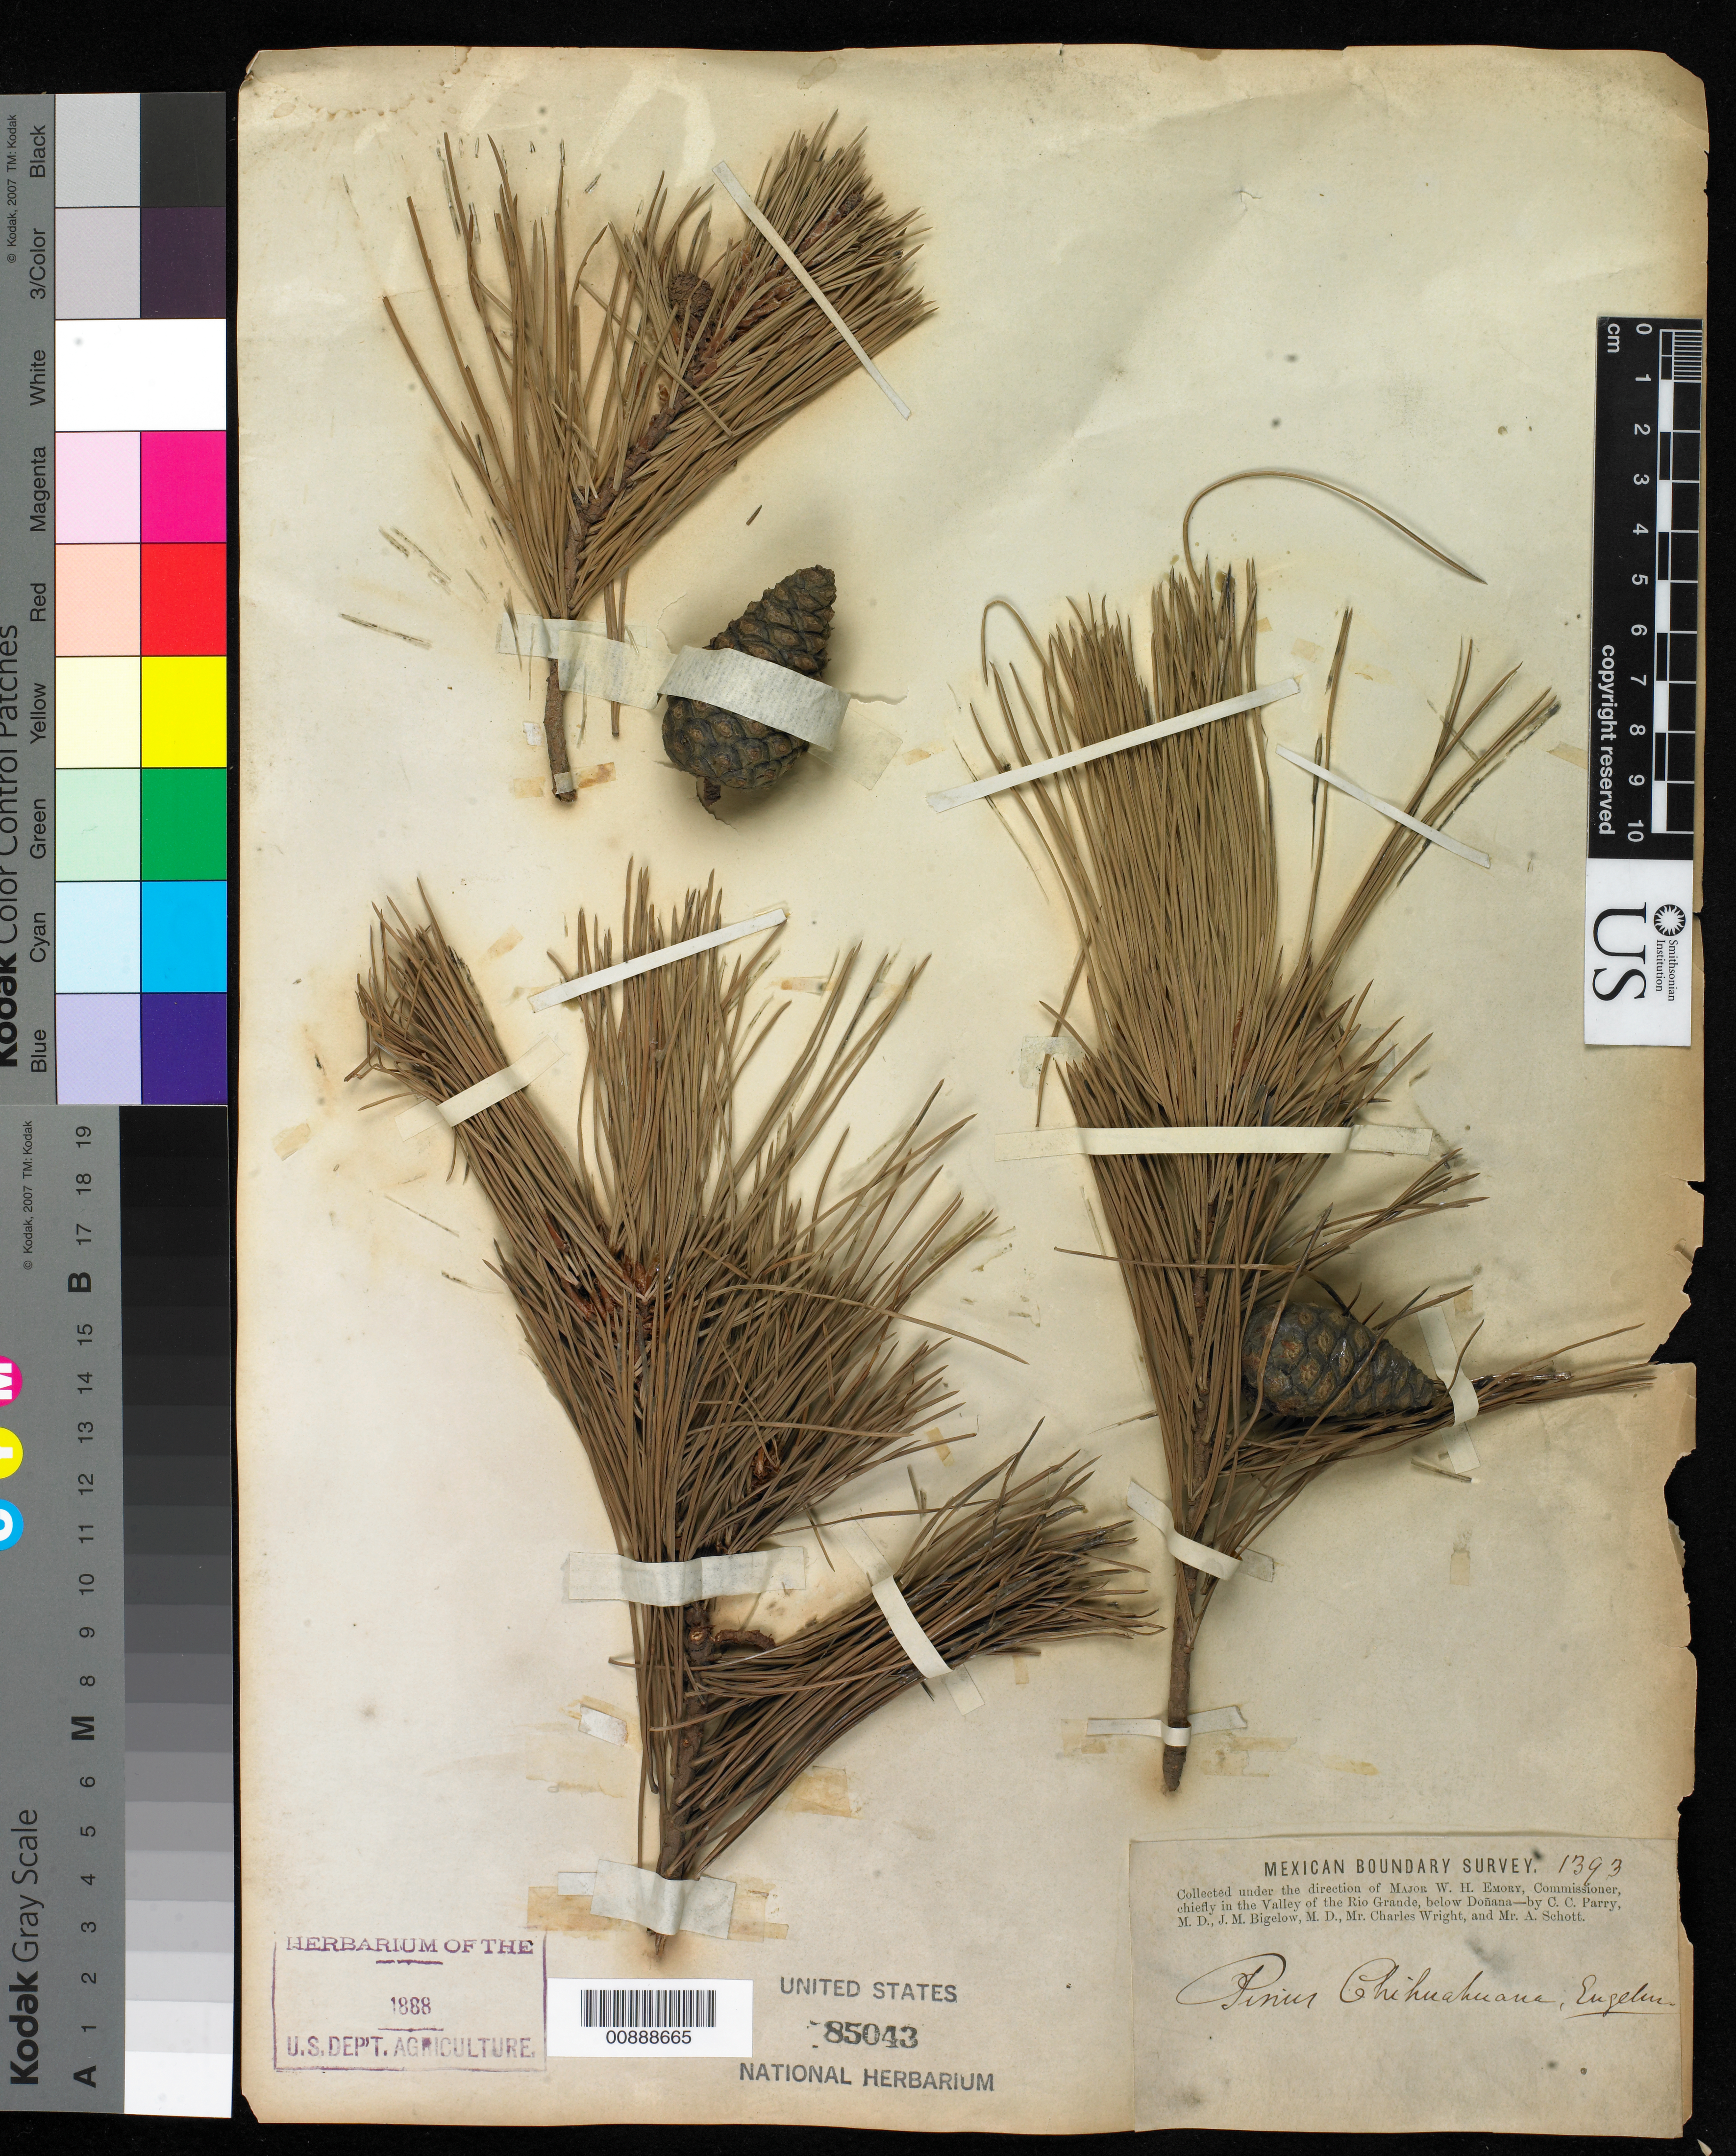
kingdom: Plantae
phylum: Tracheophyta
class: Pinopsida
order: Pinales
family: Pinaceae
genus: Pinus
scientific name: Pinus leiophylla var. chihuahuana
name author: (Engelm.) Shaw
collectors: J. M. Bigelow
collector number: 1393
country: United States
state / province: New Mexico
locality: Hills at the Copper Mines.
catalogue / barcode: US 85043